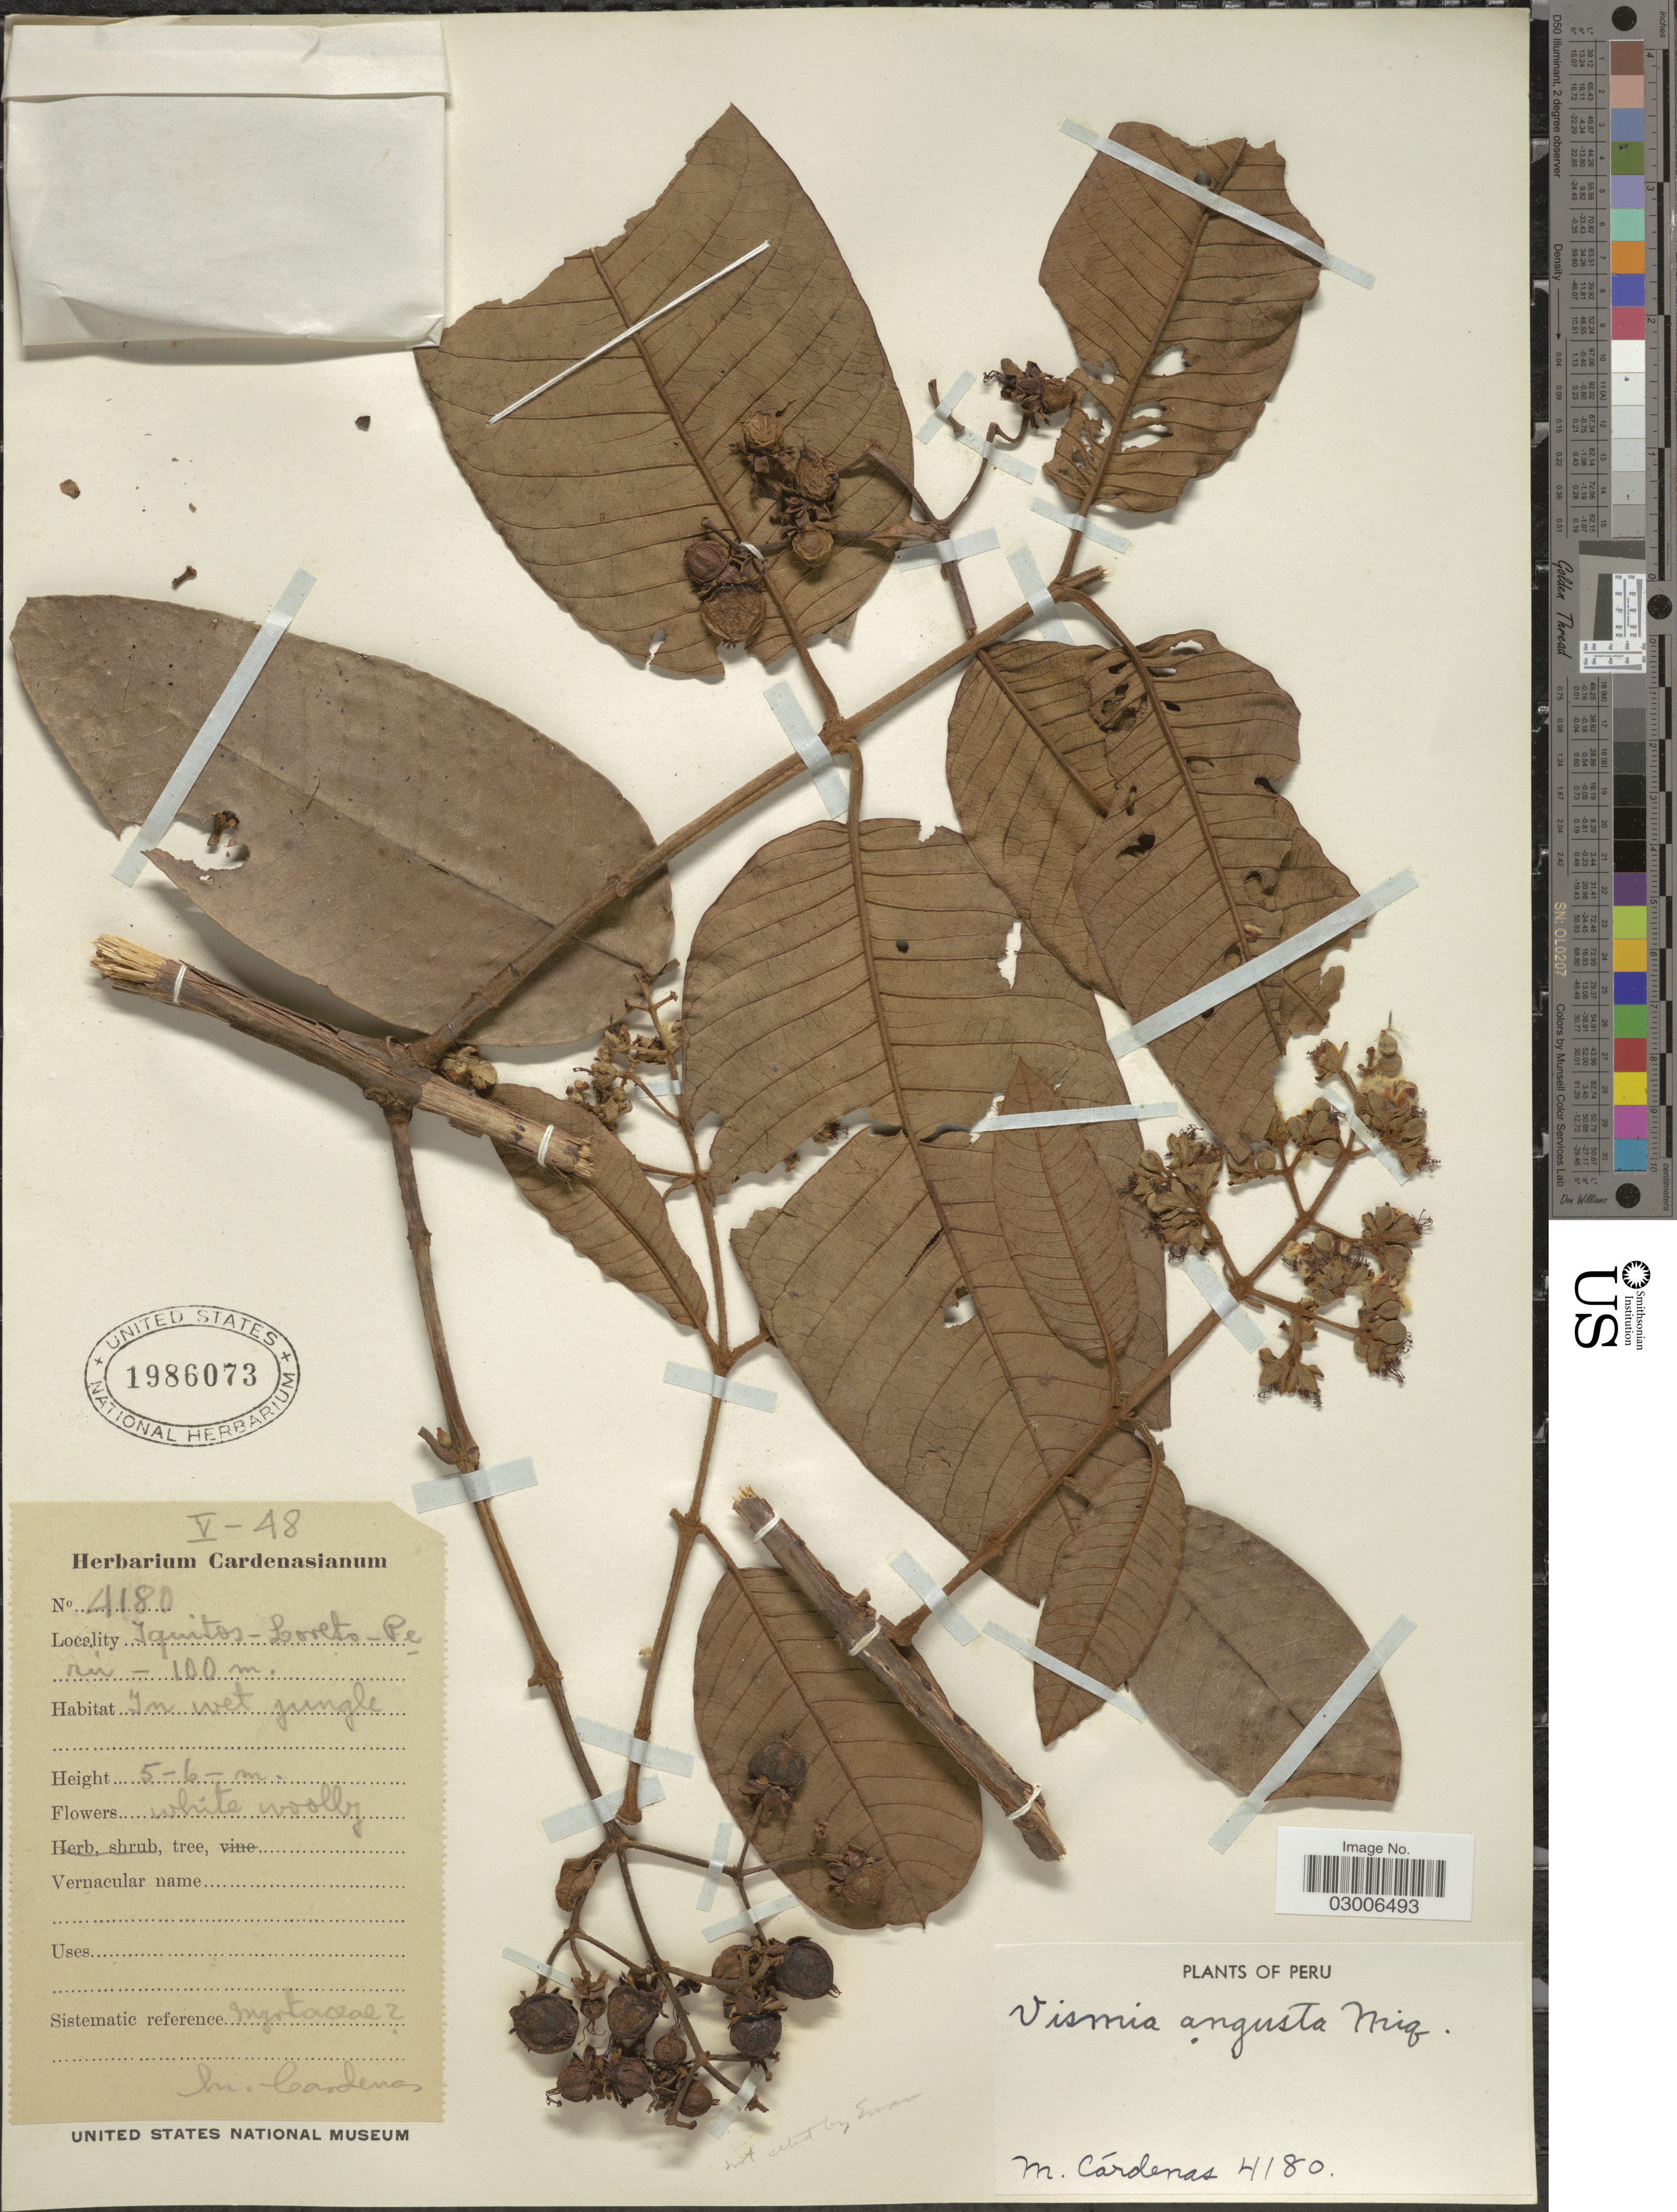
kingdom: Plantae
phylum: Tracheophyta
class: Magnoliopsida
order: Malpighiales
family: Hypericaceae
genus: Vismia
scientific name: Vismia angusta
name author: Miq.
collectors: M. Cárdenas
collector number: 4180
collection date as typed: Transcribed d/m/y: /5/48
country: Peru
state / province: Loreto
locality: Iquitos, Loreto.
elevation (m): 100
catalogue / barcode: US 1986073